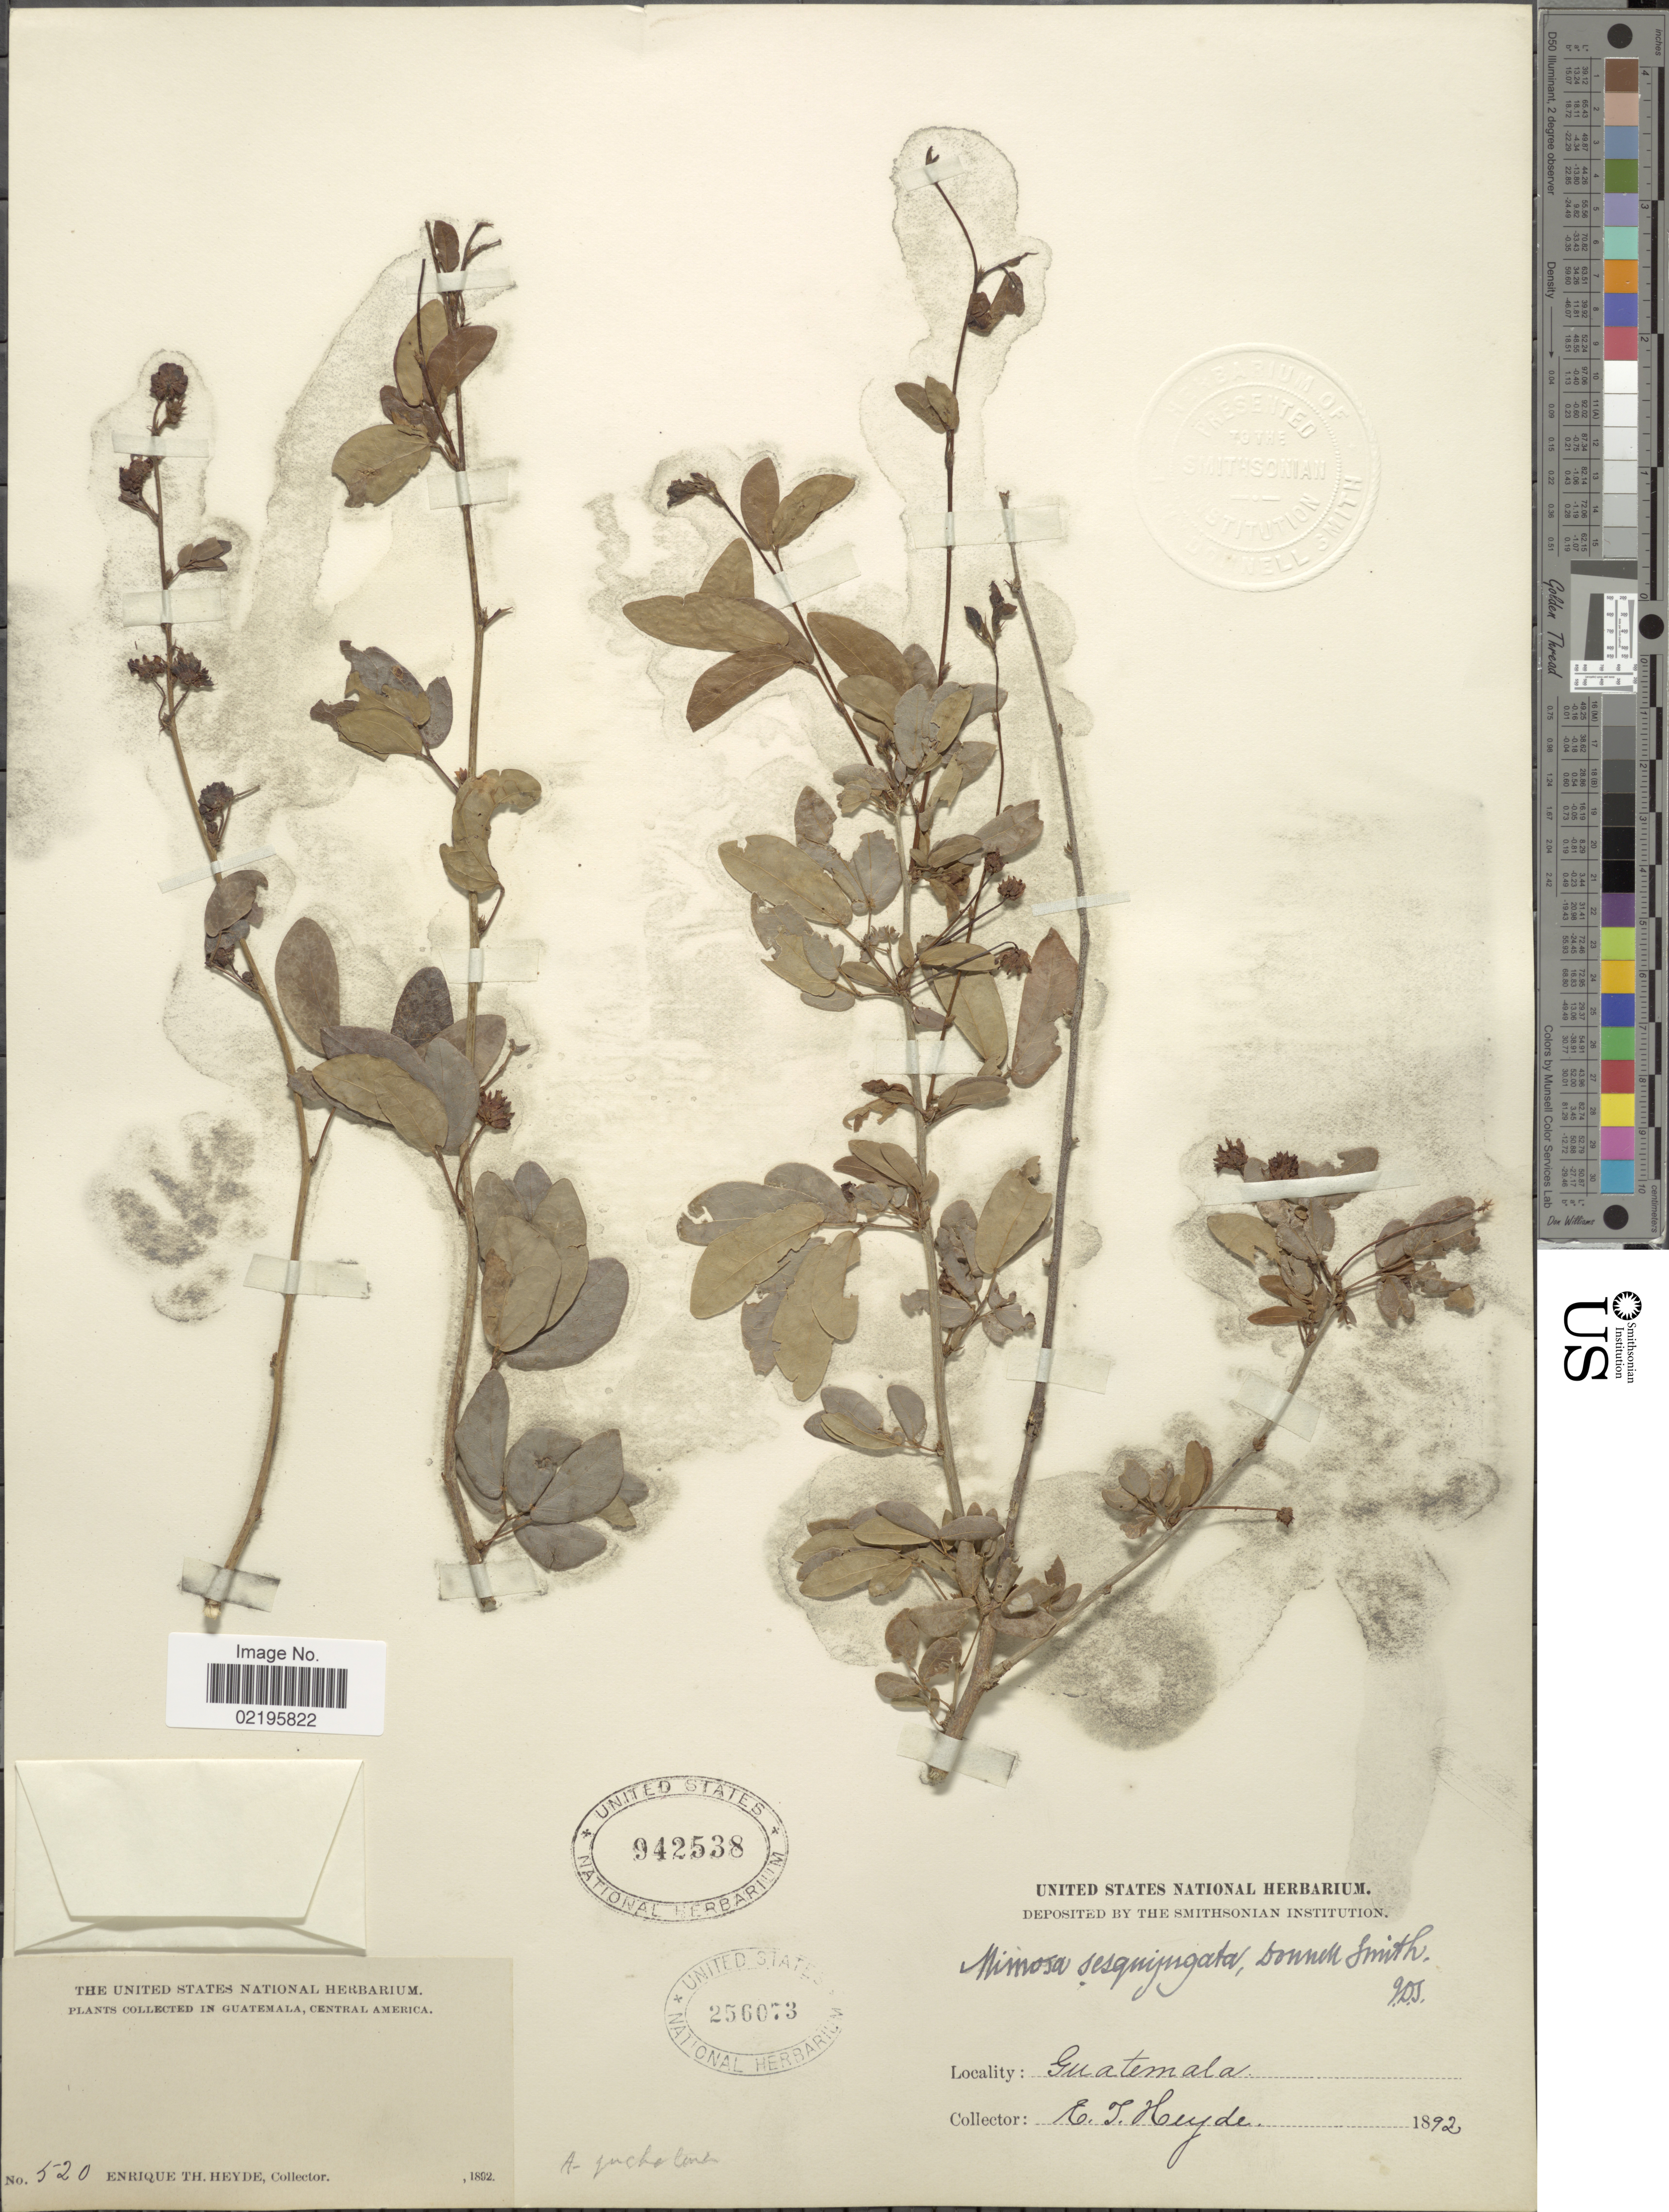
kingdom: Plantae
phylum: Tracheophyta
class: Magnoliopsida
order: Fabales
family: Fabaceae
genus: Calliandra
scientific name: Calliandra emarginata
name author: (Willd.) Benth.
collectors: E. T. Heyde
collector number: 520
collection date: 1892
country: Guatemala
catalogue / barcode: US 942538